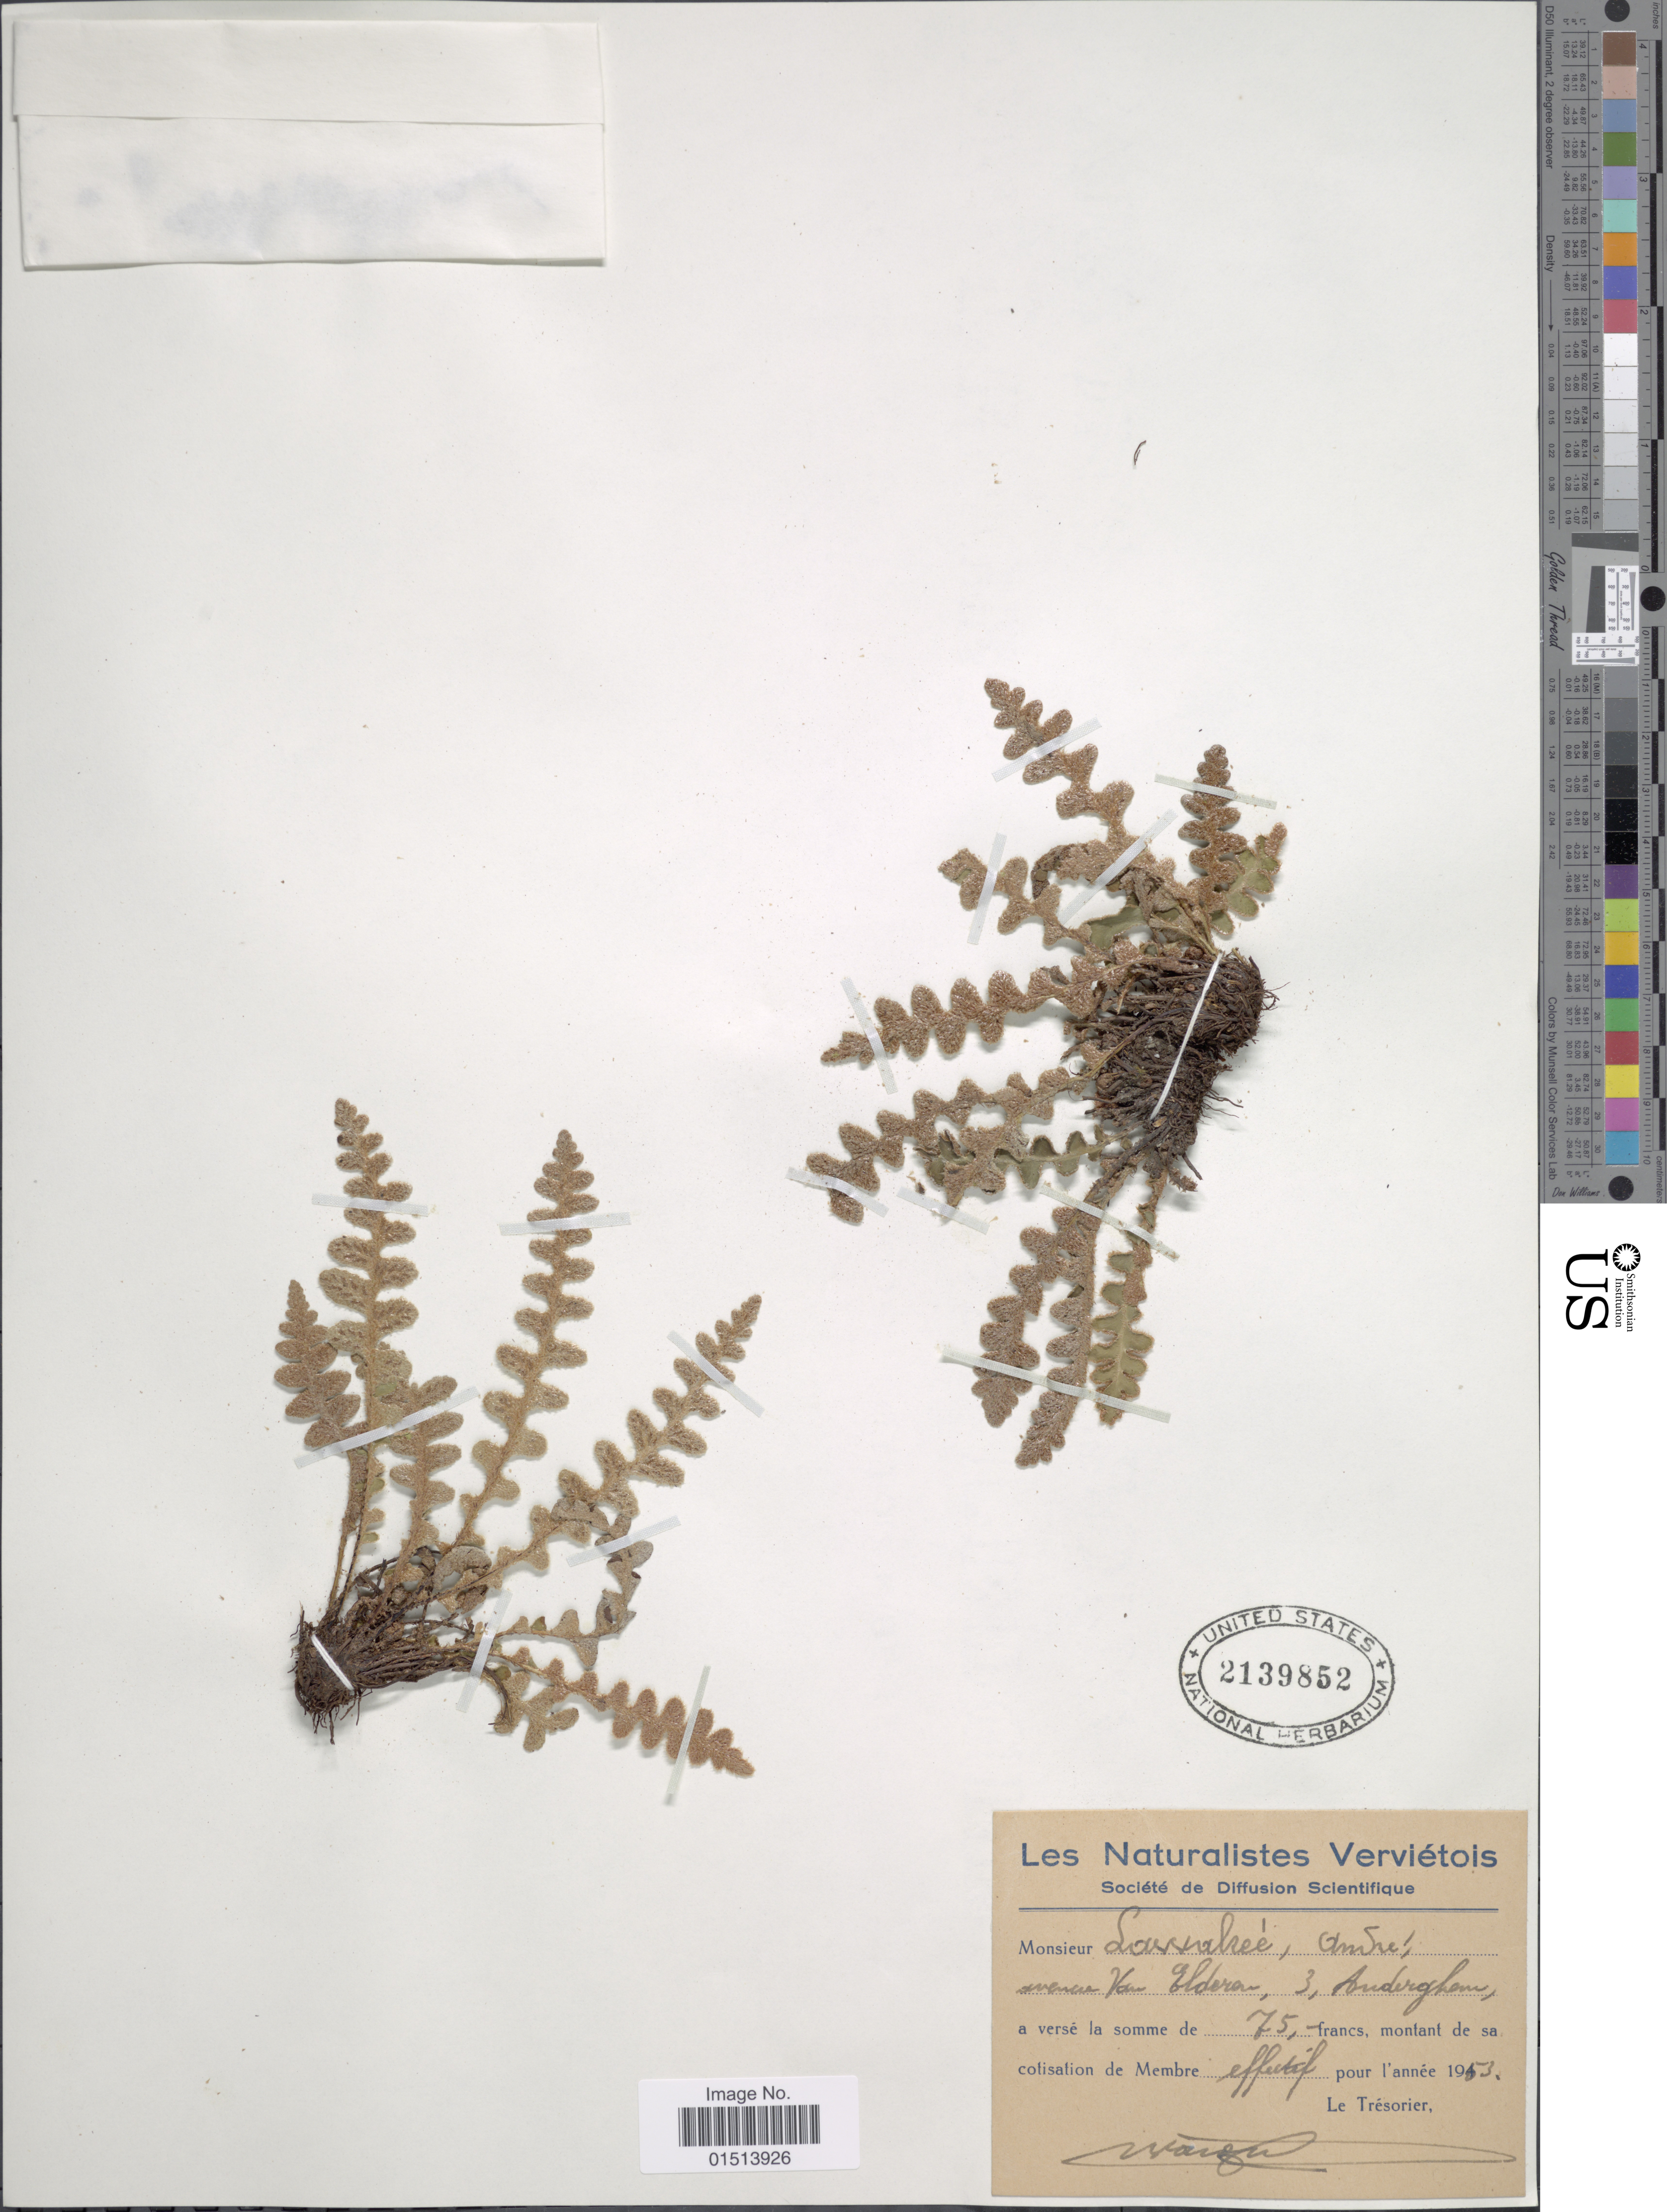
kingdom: Plantae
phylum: Tracheophyta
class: Polypodiopsida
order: Polypodiales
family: Aspleniaceae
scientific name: Cetarach officinarum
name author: Willd.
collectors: J. Jallu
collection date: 1948-09-07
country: France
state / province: Nouvelle-Aquitaine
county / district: Pyrénées-Atlantiques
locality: Basses Pyrénées, Cheirante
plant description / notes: Specimen label mounted backwards, with collection data side mounted to the sheet. After removal, collection data was recovered. Potential duplicate found in the collection with printed specimen label US 2018242 (Barcode 01513925).; Specimen label damaged during removal from sheet. Label is similar to handwritten label on US 2139865 (Barcode 01471994).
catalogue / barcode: US 2139852